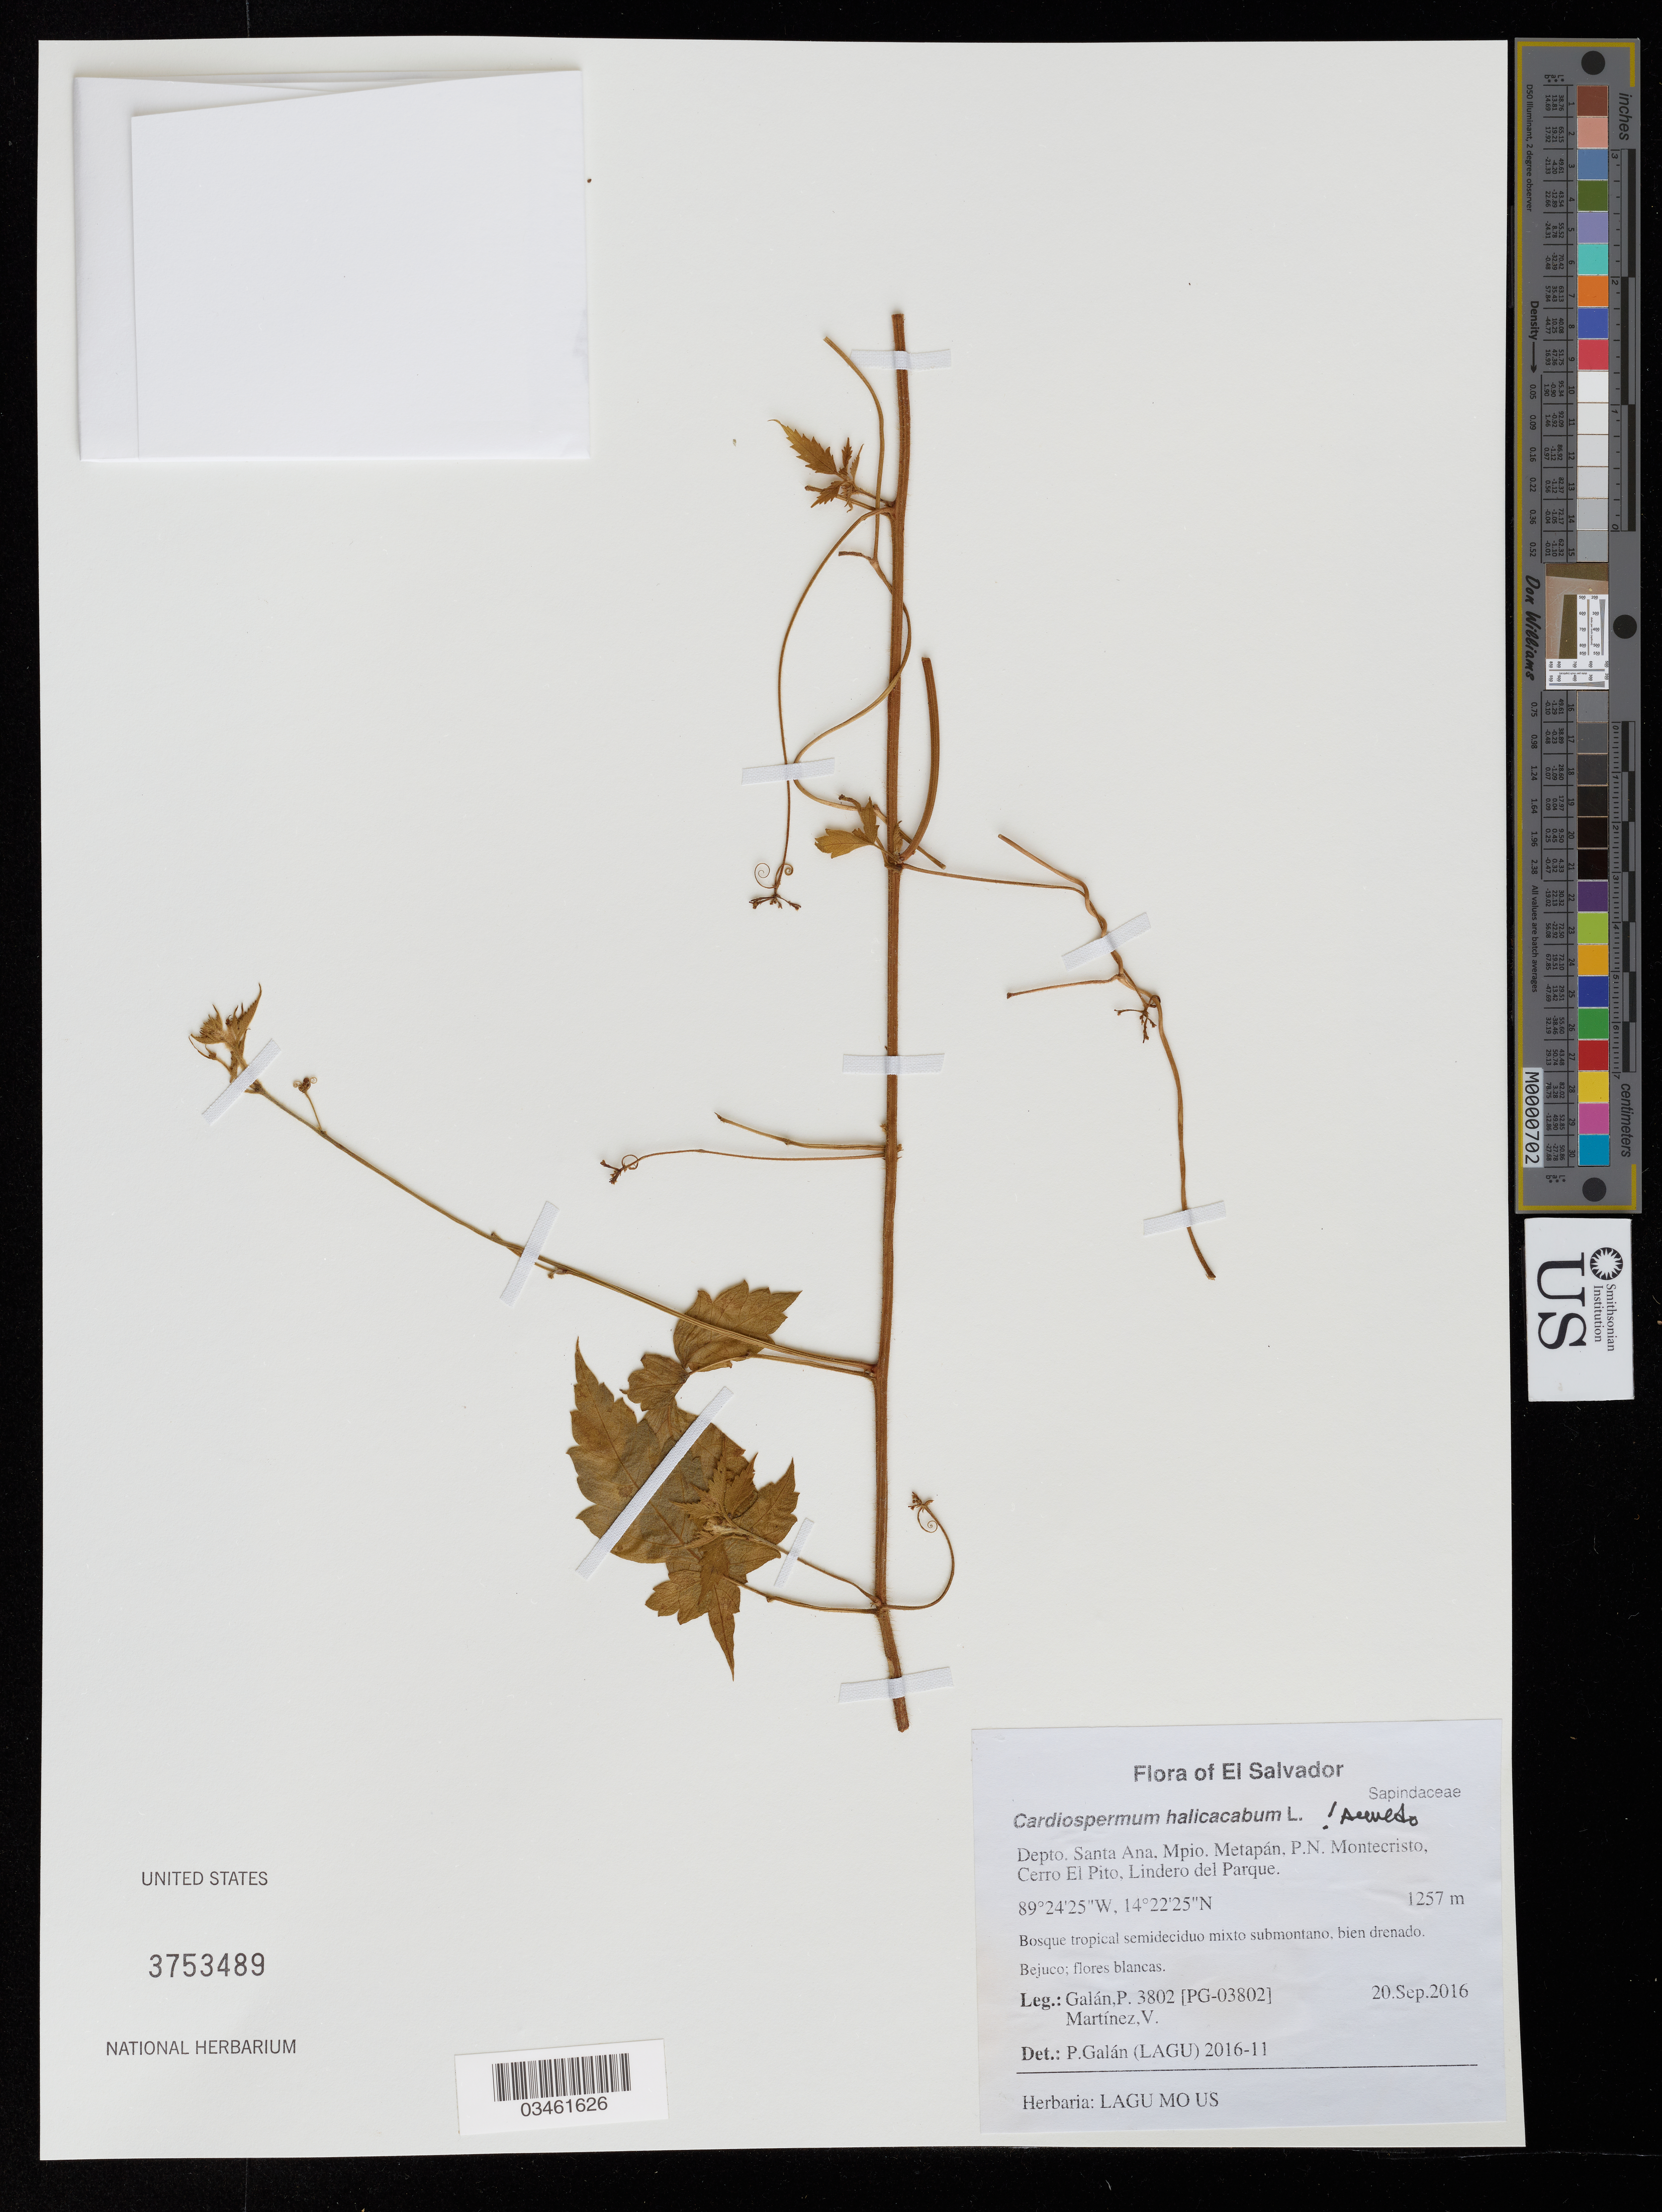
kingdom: Plantae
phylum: Tracheophyta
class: Magnoliopsida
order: Sapindales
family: Sapindaceae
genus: Cardiospermum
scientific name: Cardiospermum halicacabum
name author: L.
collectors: P. Galan & V. Martinez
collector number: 3802 [PG-03802]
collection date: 2016-09-20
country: El Salvador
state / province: Santa Ana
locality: Depto. Santa Ana, Mpio. Metapán. P. N. Montecristo, Cerro El Pito, Lindero del Parque.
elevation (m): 1257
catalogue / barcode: US 3753489